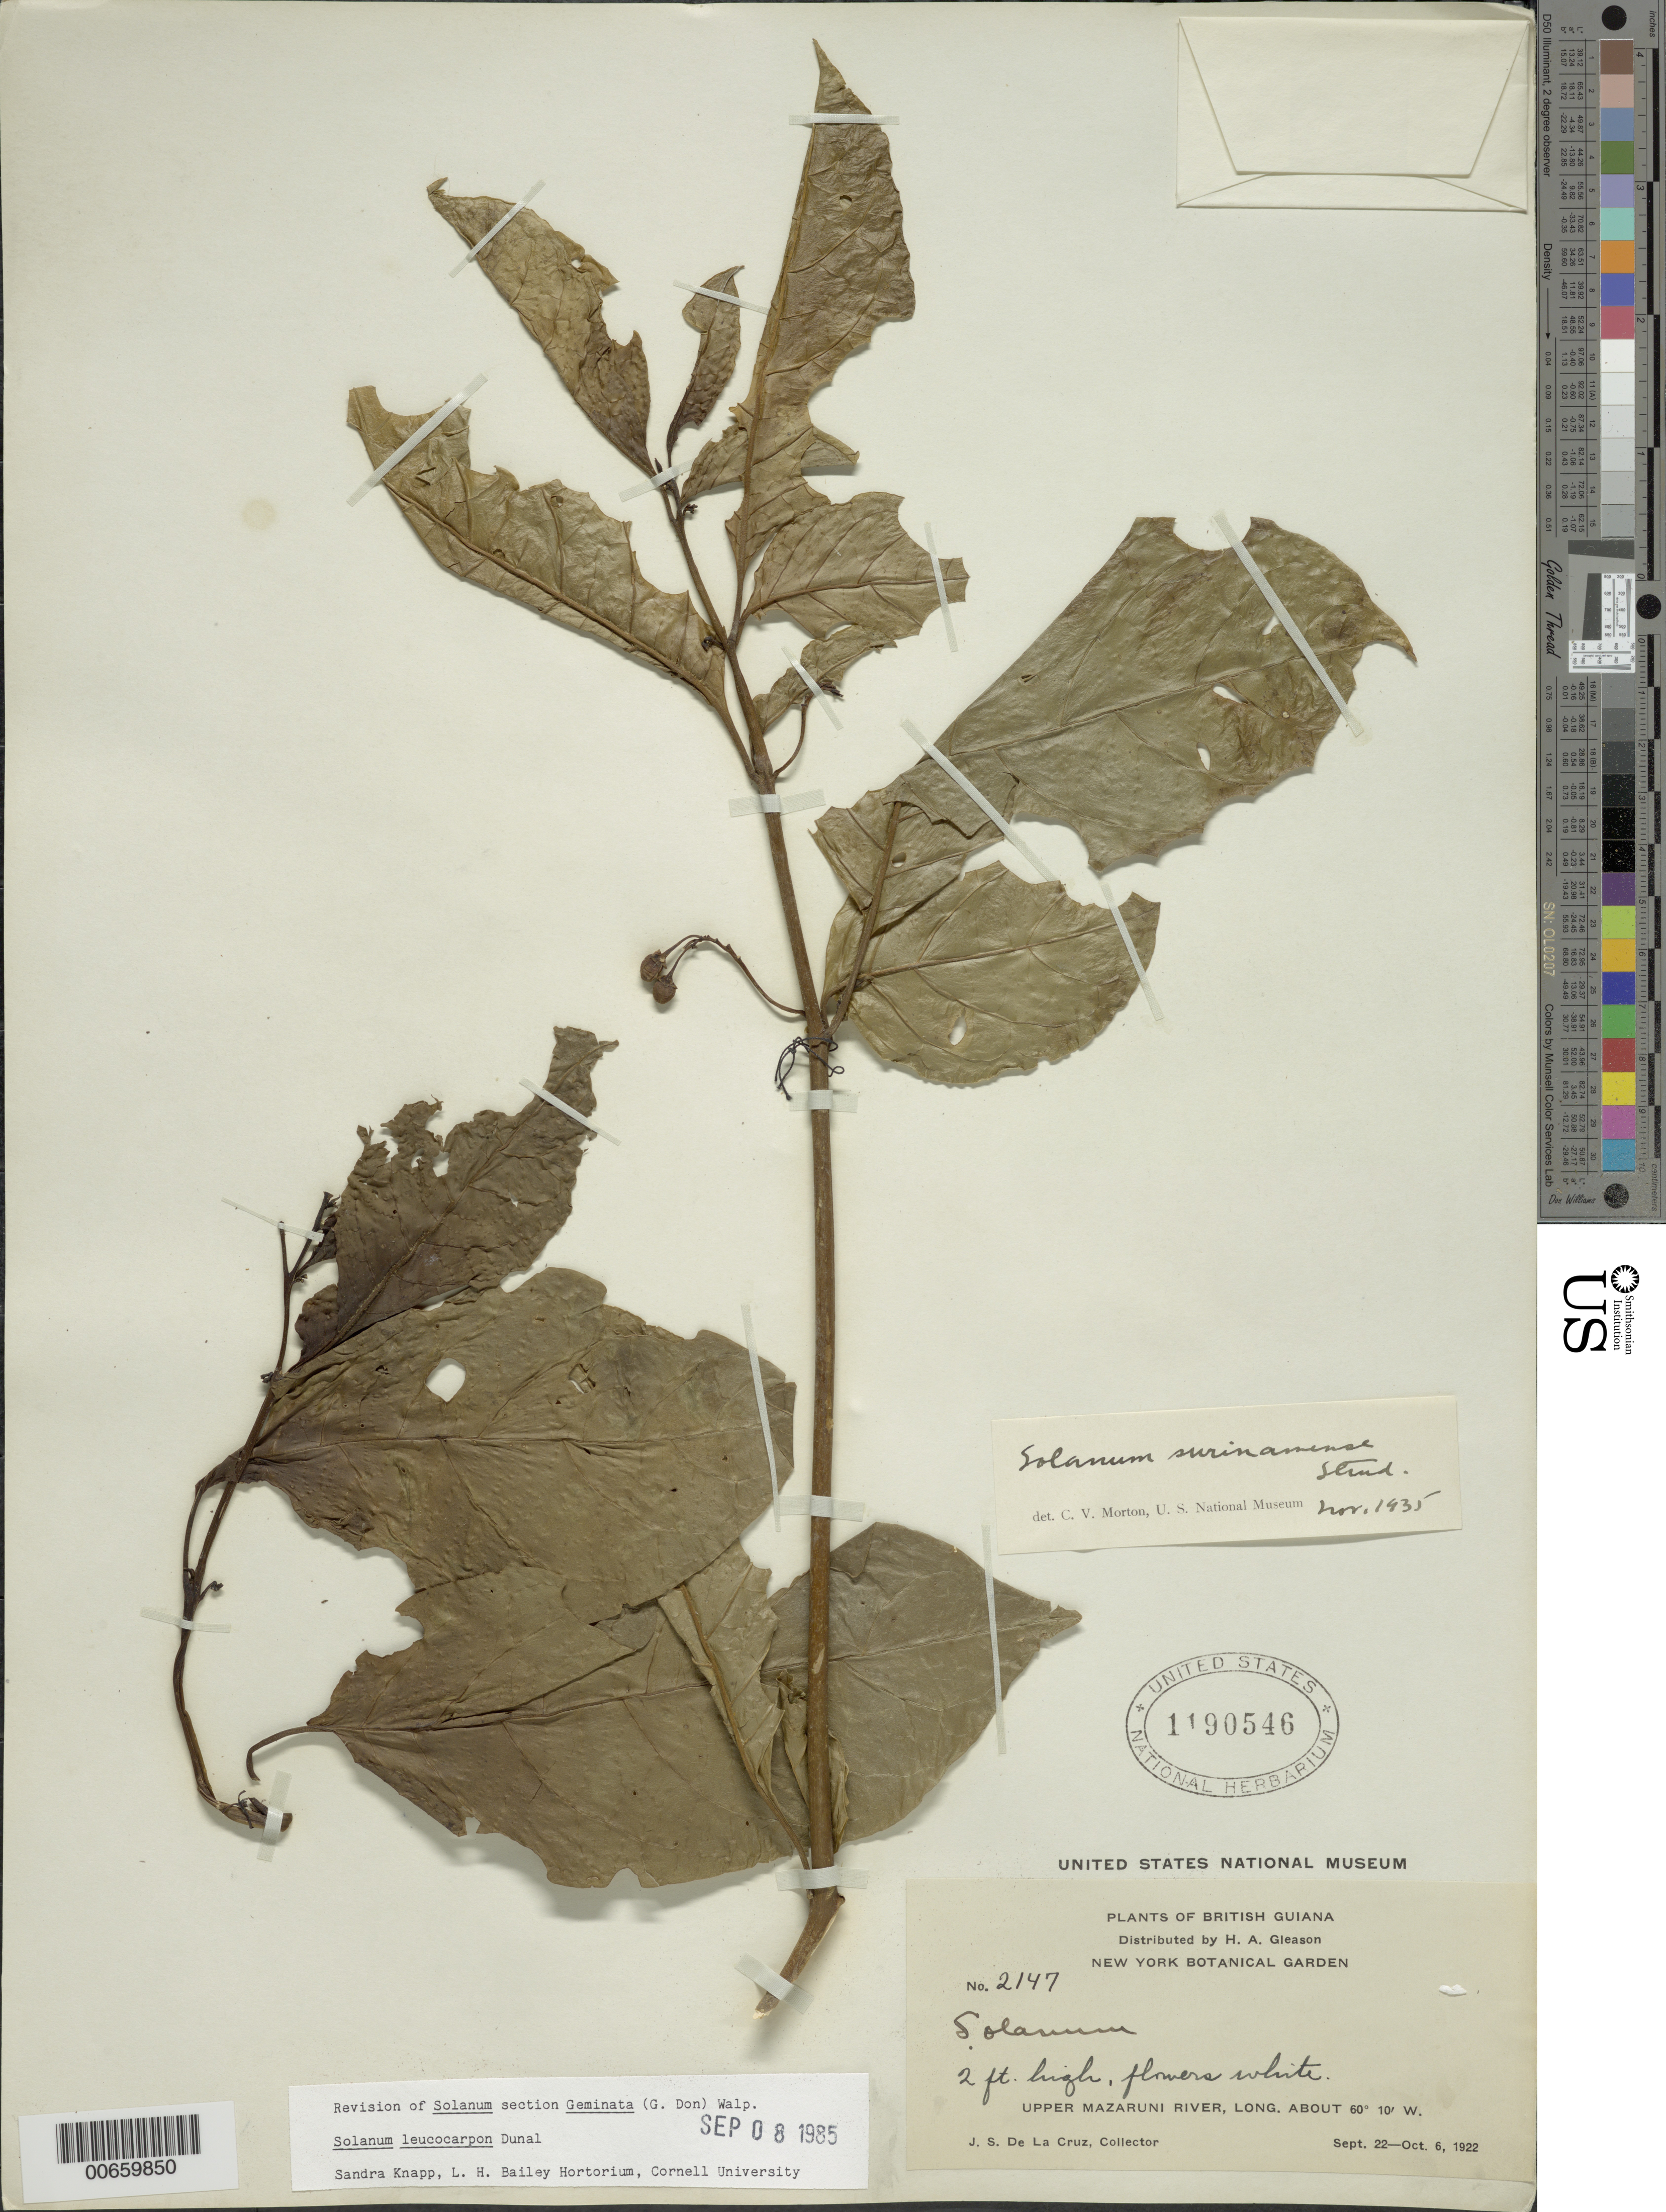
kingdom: Plantae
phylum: Tracheophyta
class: Magnoliopsida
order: Solanales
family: Solanaceae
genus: Solanum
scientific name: Solanum leucocarpon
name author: Dunal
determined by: Knapp, S. D.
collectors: J. S. de la Cruz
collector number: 2147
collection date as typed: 9 Sep 1922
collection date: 1922-09-09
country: Guyana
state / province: Cuyuni-Mazaruni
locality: Upper Mazaruni R.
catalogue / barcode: US 1190546